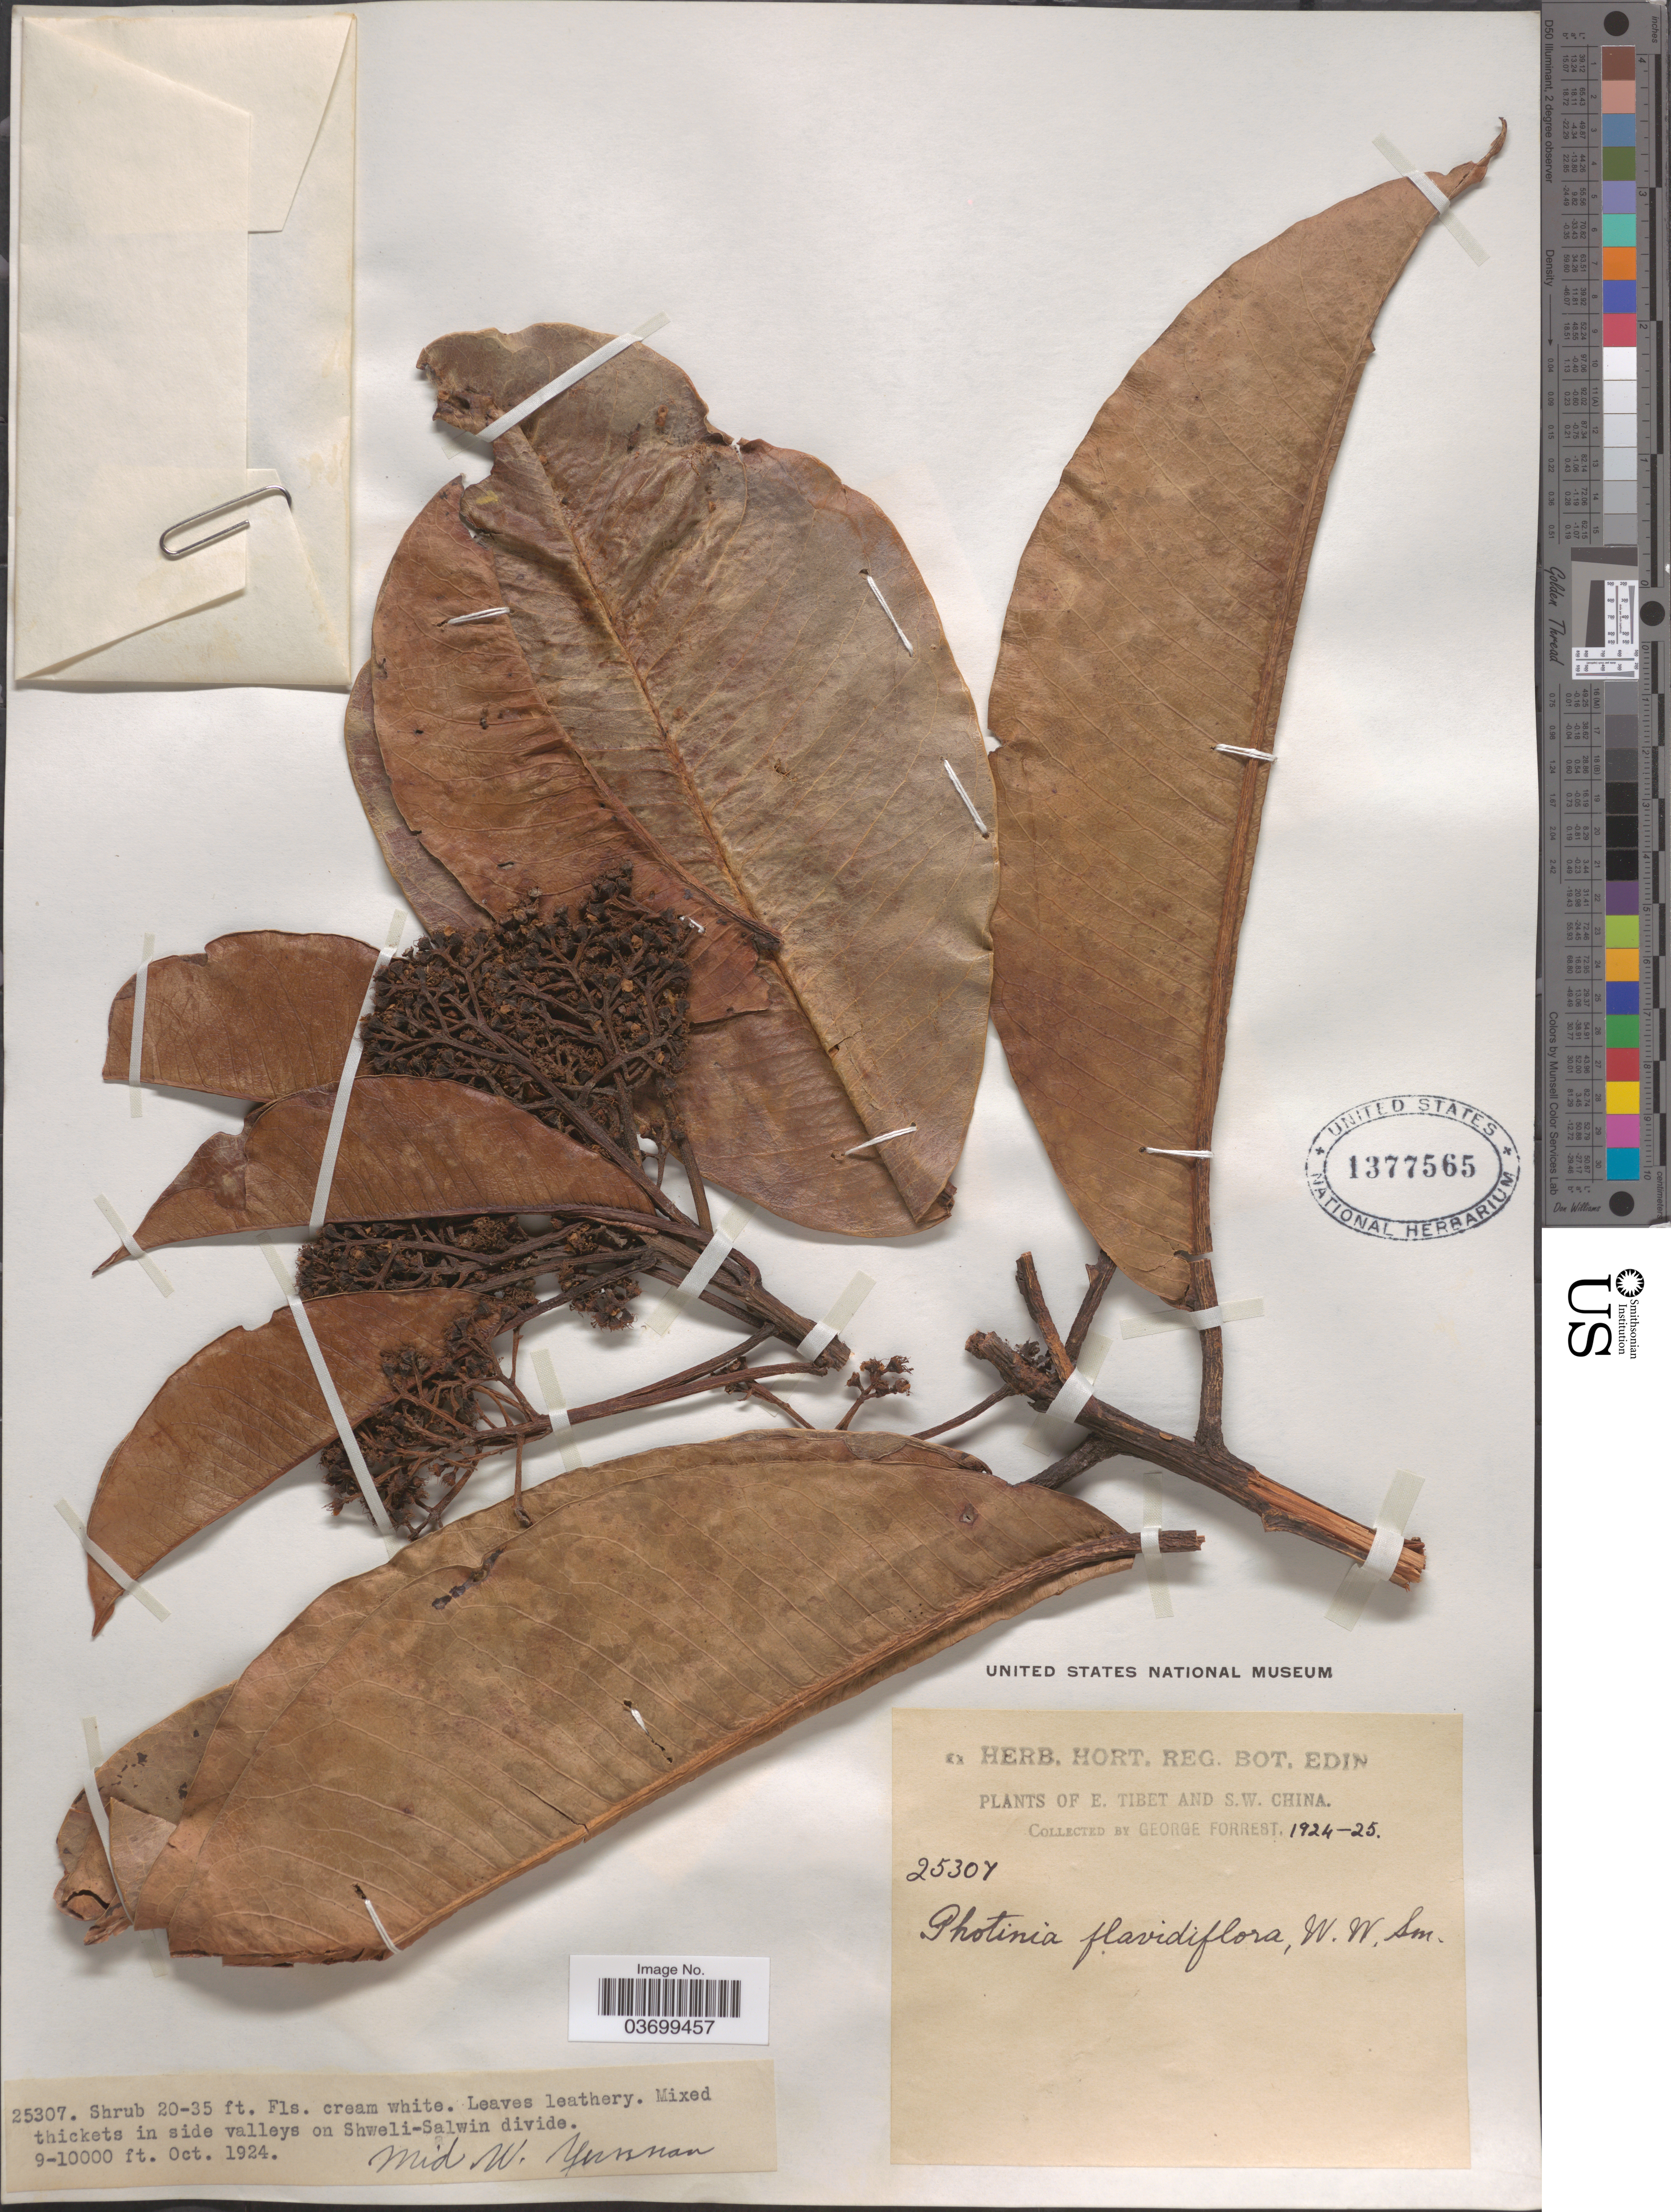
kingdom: Plantae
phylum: Tracheophyta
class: Magnoliopsida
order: Rosales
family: Rosaceae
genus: Photinia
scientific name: Photinia flavidiflora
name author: W.W. Sm.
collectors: G. Forrest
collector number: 25307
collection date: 1924-10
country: China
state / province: Yunnan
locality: In side valleys on Shweli-Salwin divide. Mid W. Yunnan. S.W. China.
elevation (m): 2743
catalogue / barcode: US 1377565